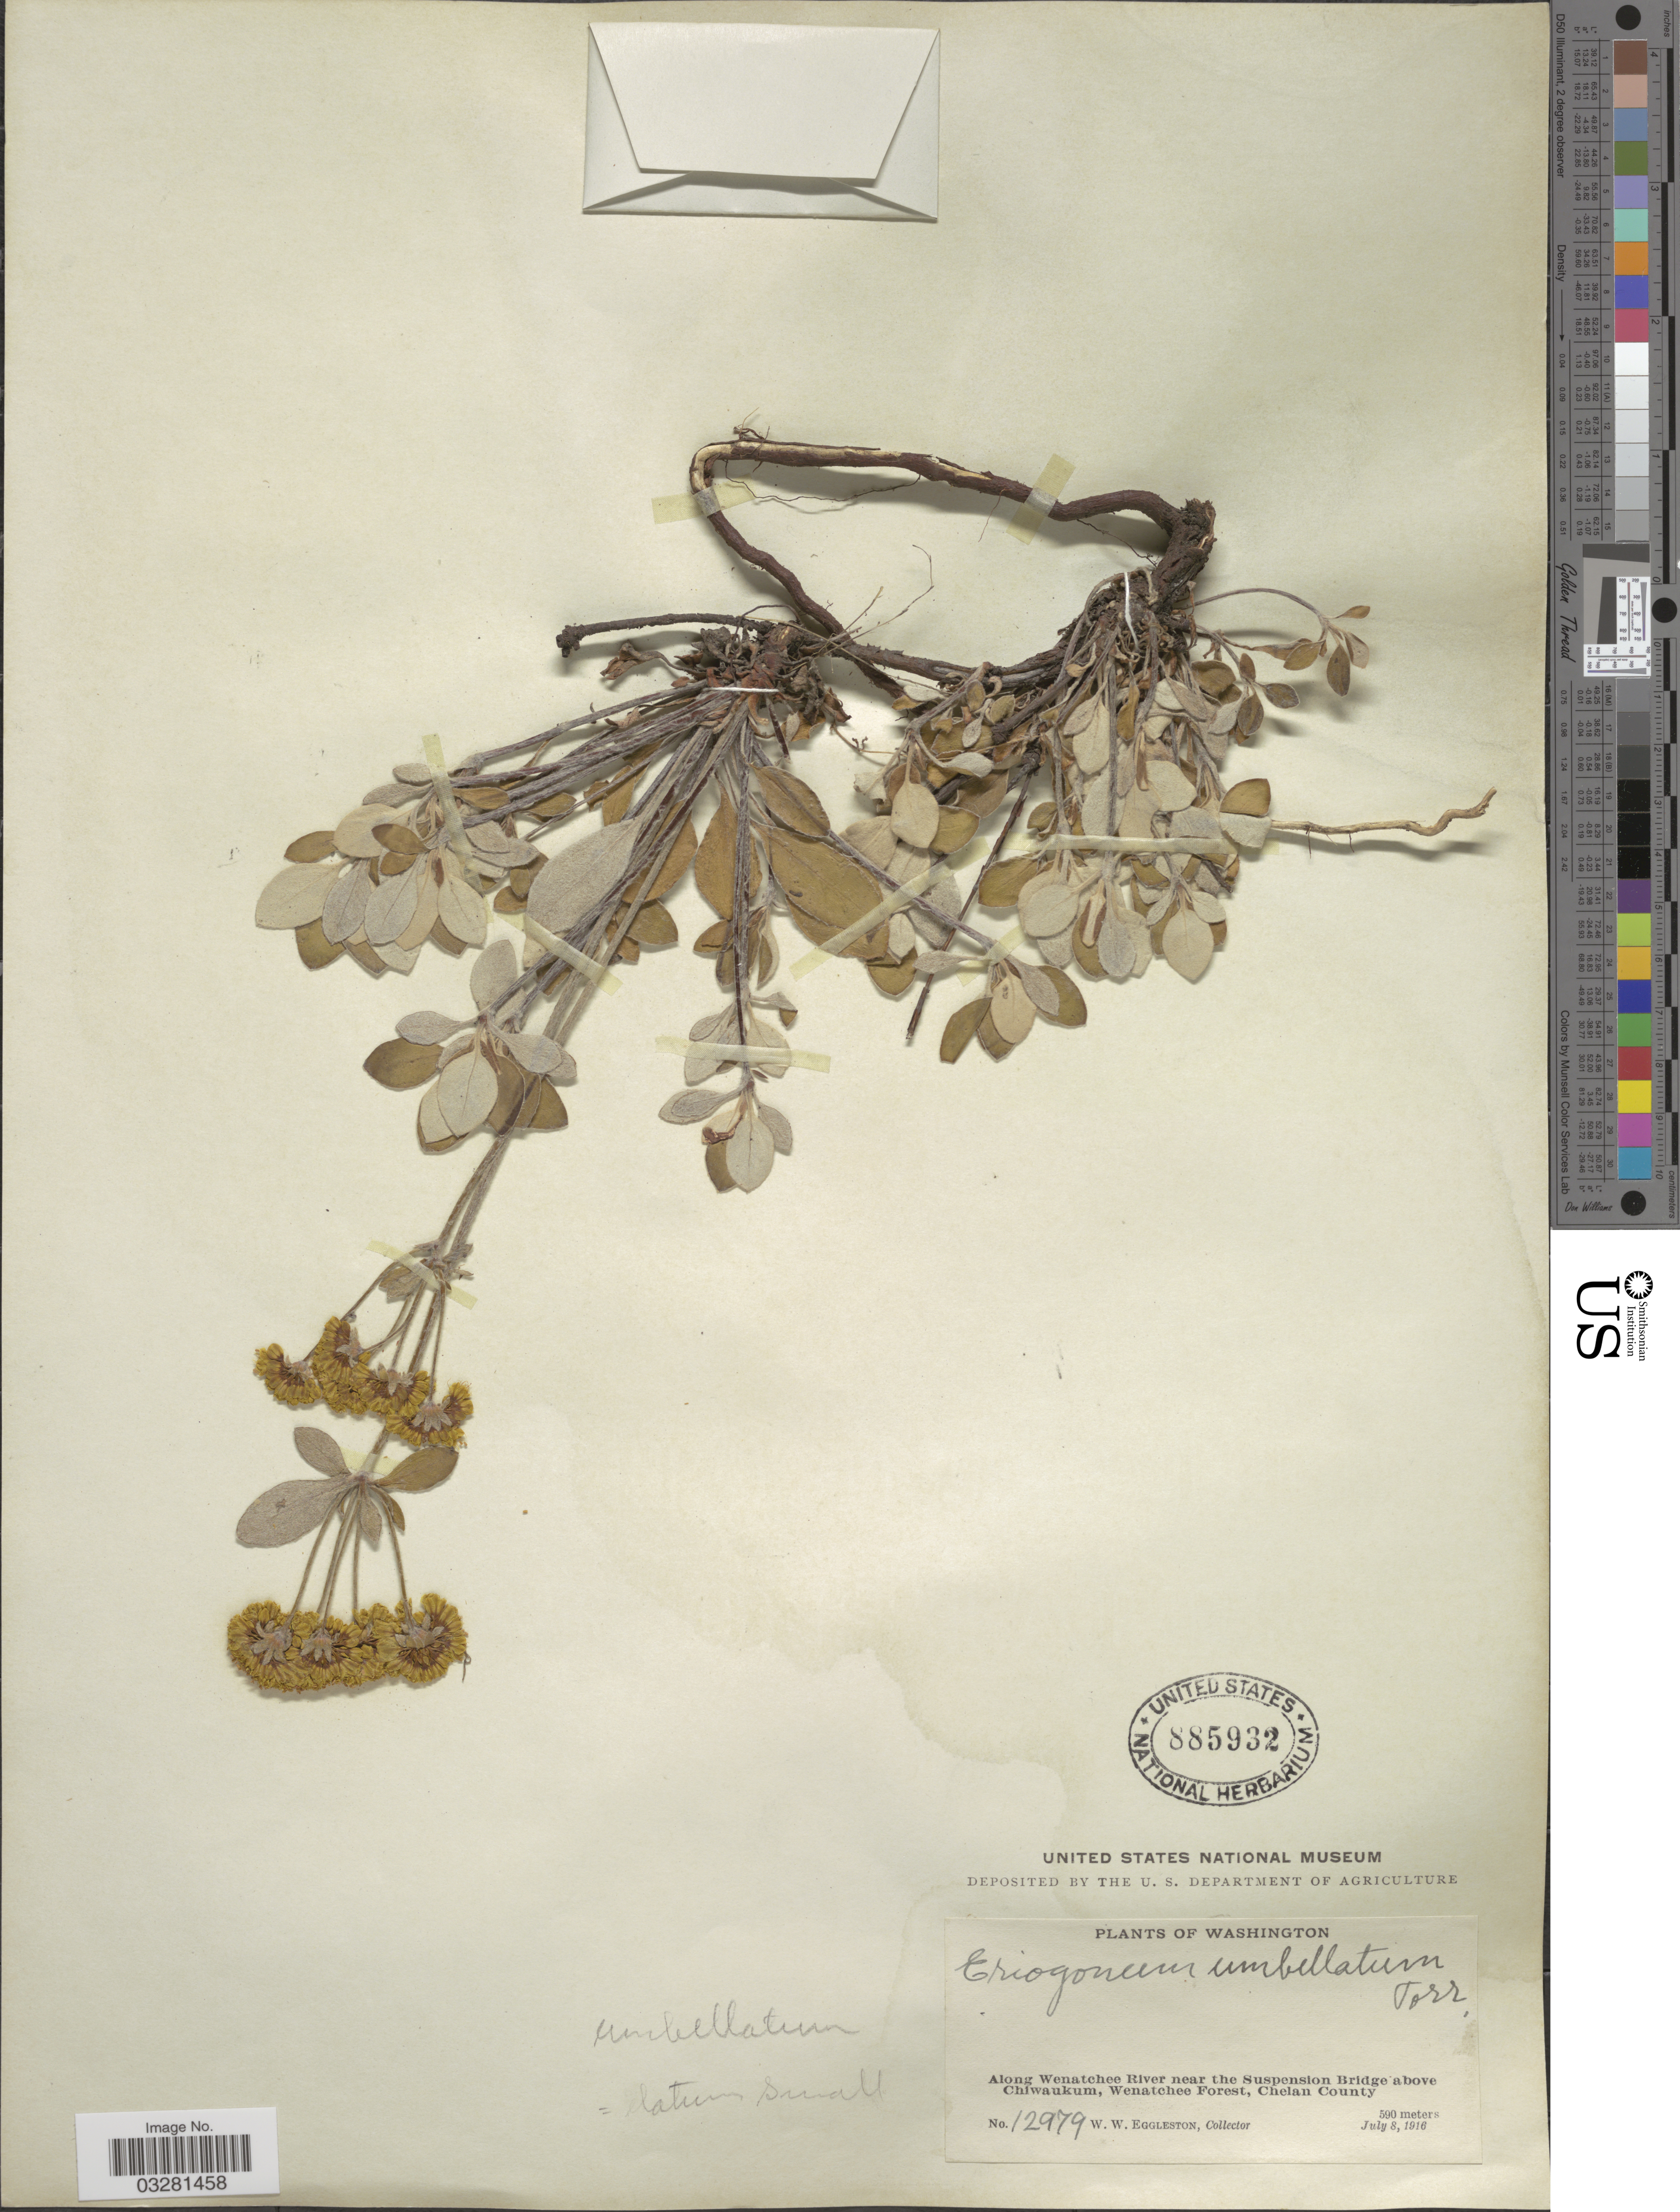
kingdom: Plantae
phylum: Tracheophyta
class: Magnoliopsida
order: Caryophyllales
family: Polygonaceae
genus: Eriogonum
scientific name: Eriogonum umbellatum var. umbellatum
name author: Torr.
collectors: W. W. Eggleston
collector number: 12979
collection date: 1916-07-08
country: United States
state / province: Washington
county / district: Chelan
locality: Along Wenatchee River near the Suspension Bridge above Chiwaukum, Wenatchee Forest, Chelan County.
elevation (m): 590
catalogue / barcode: US 885932